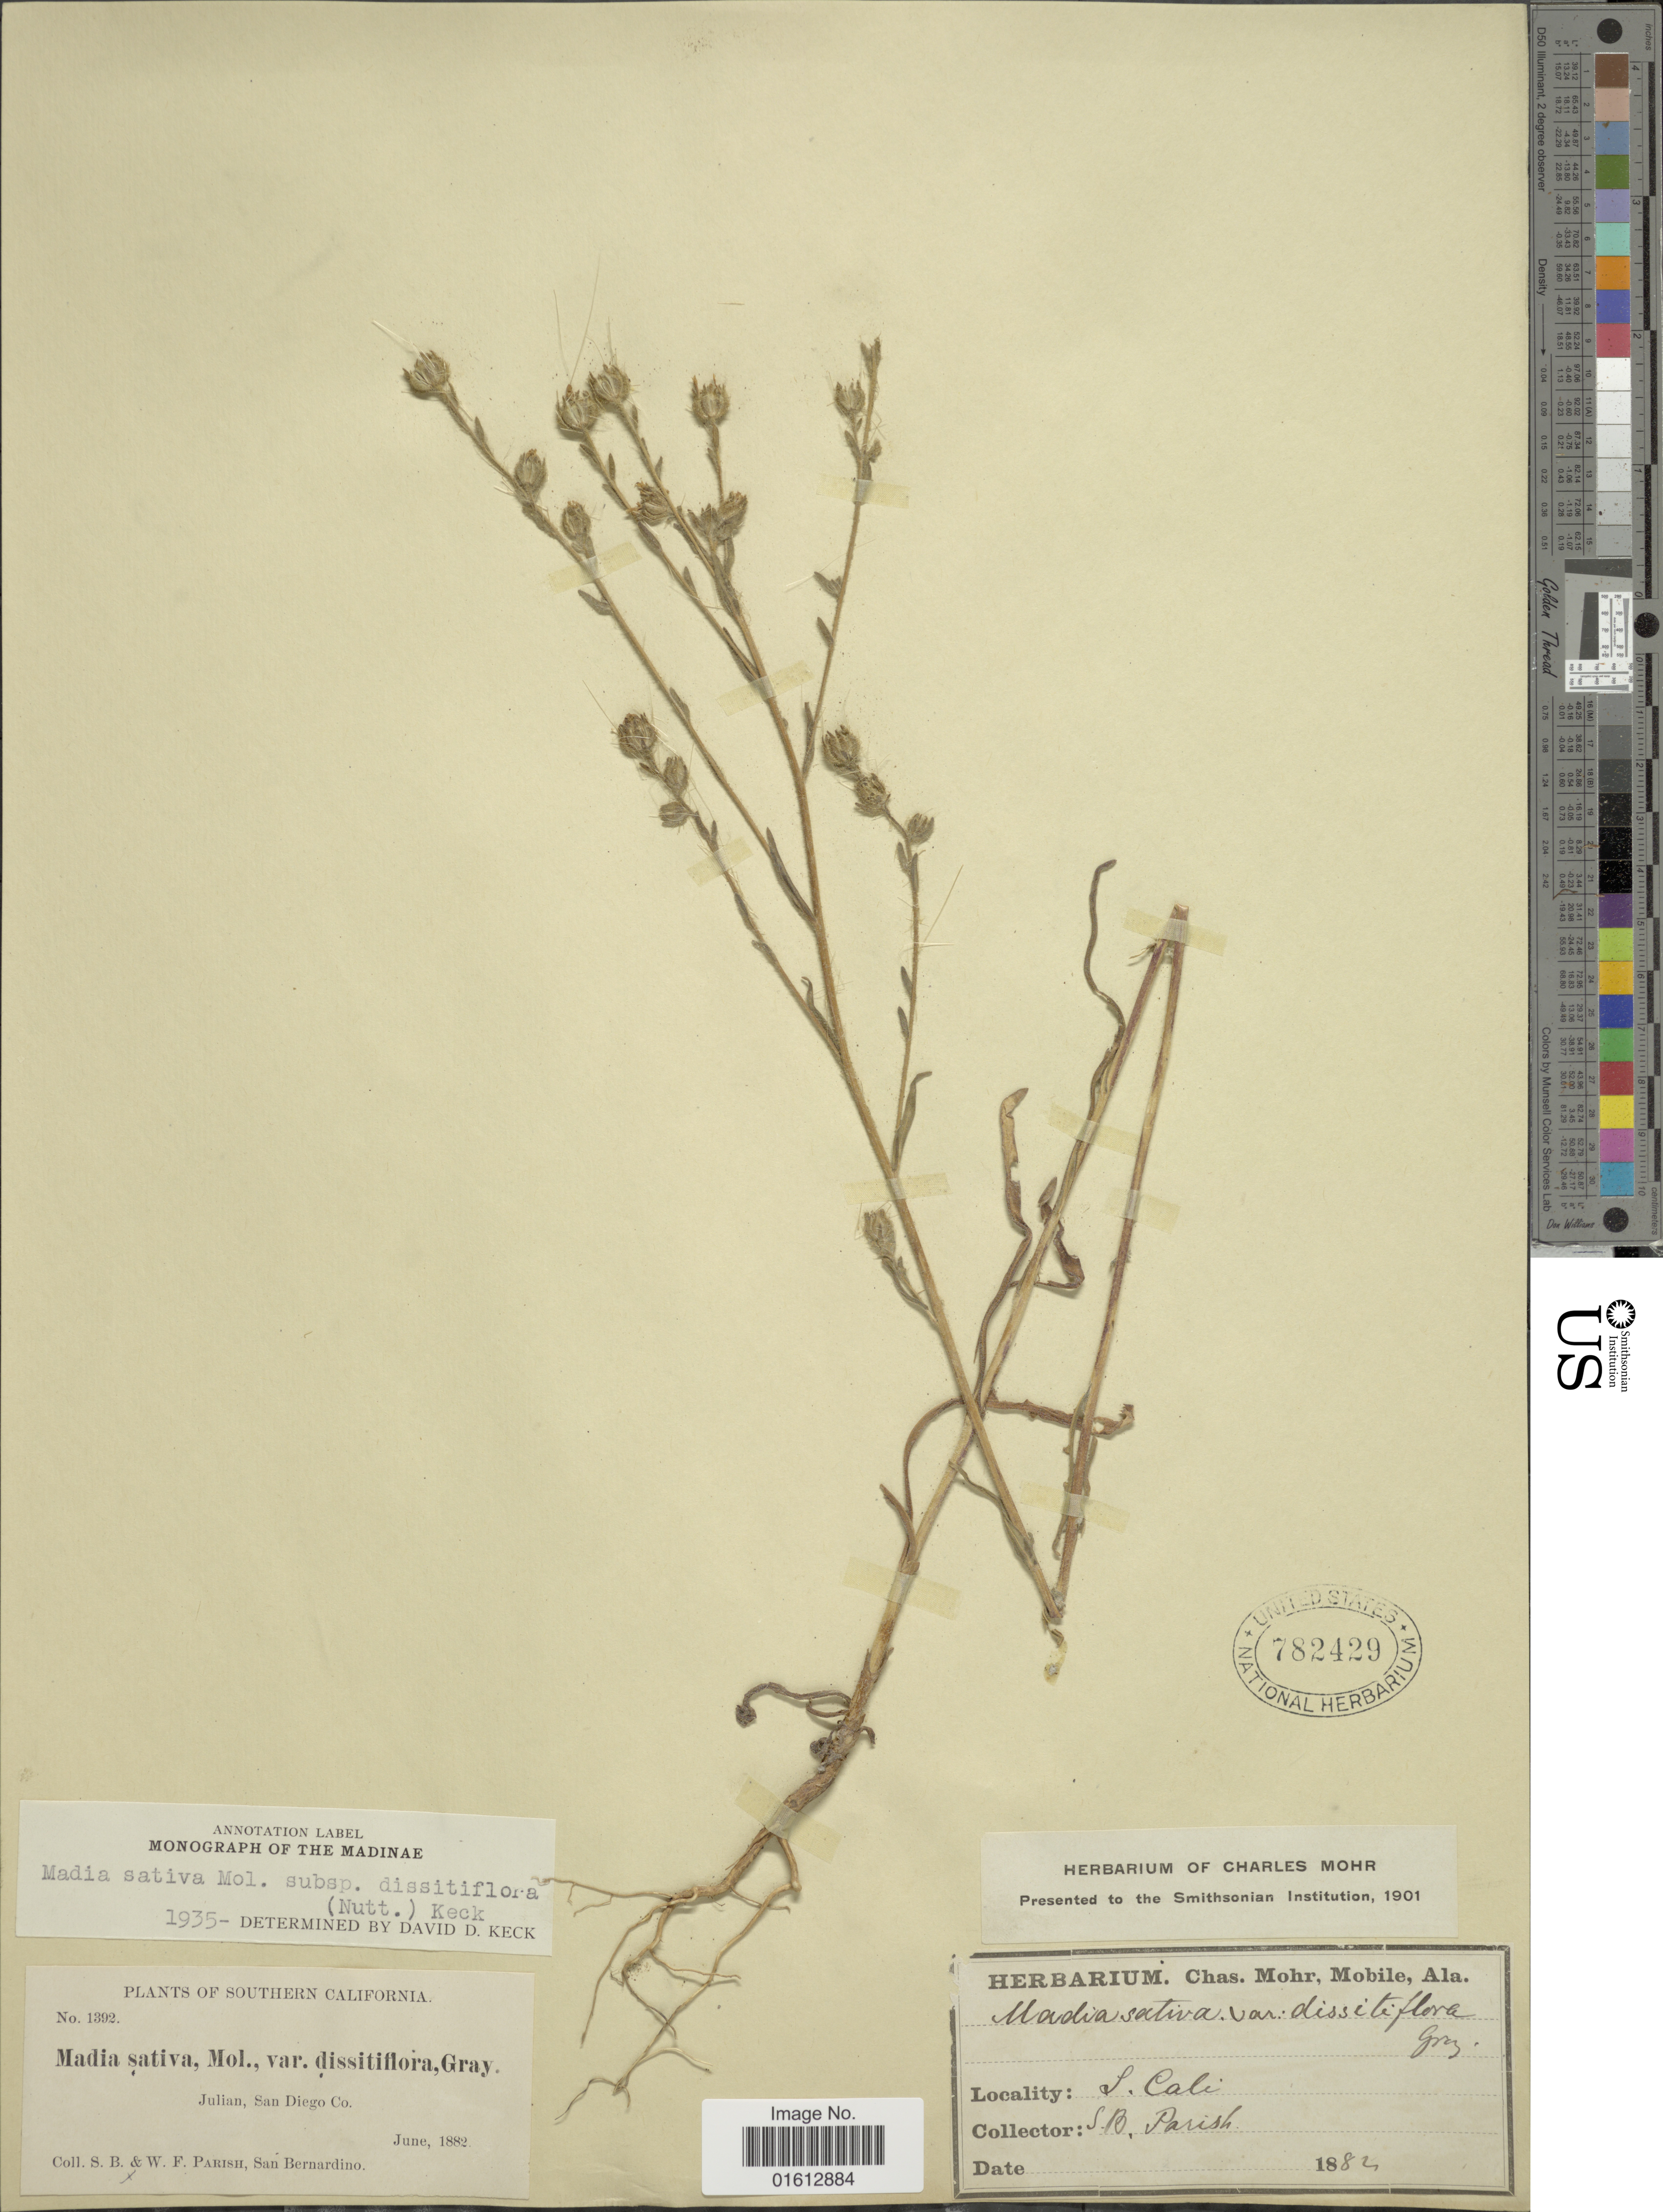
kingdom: Plantae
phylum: Tracheophyta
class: Magnoliopsida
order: Asterales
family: Asteraceae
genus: Madia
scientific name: Madia gracilis subsp. gracilis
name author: (Sm.) D.D. Keck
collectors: S. B. Parish & W. F. Parish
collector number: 1392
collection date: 1882-06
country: United States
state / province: California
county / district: San Bernardino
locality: Southern California, Julian, San Diego Co., S. Cali. San Bernardino.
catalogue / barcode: US 782429